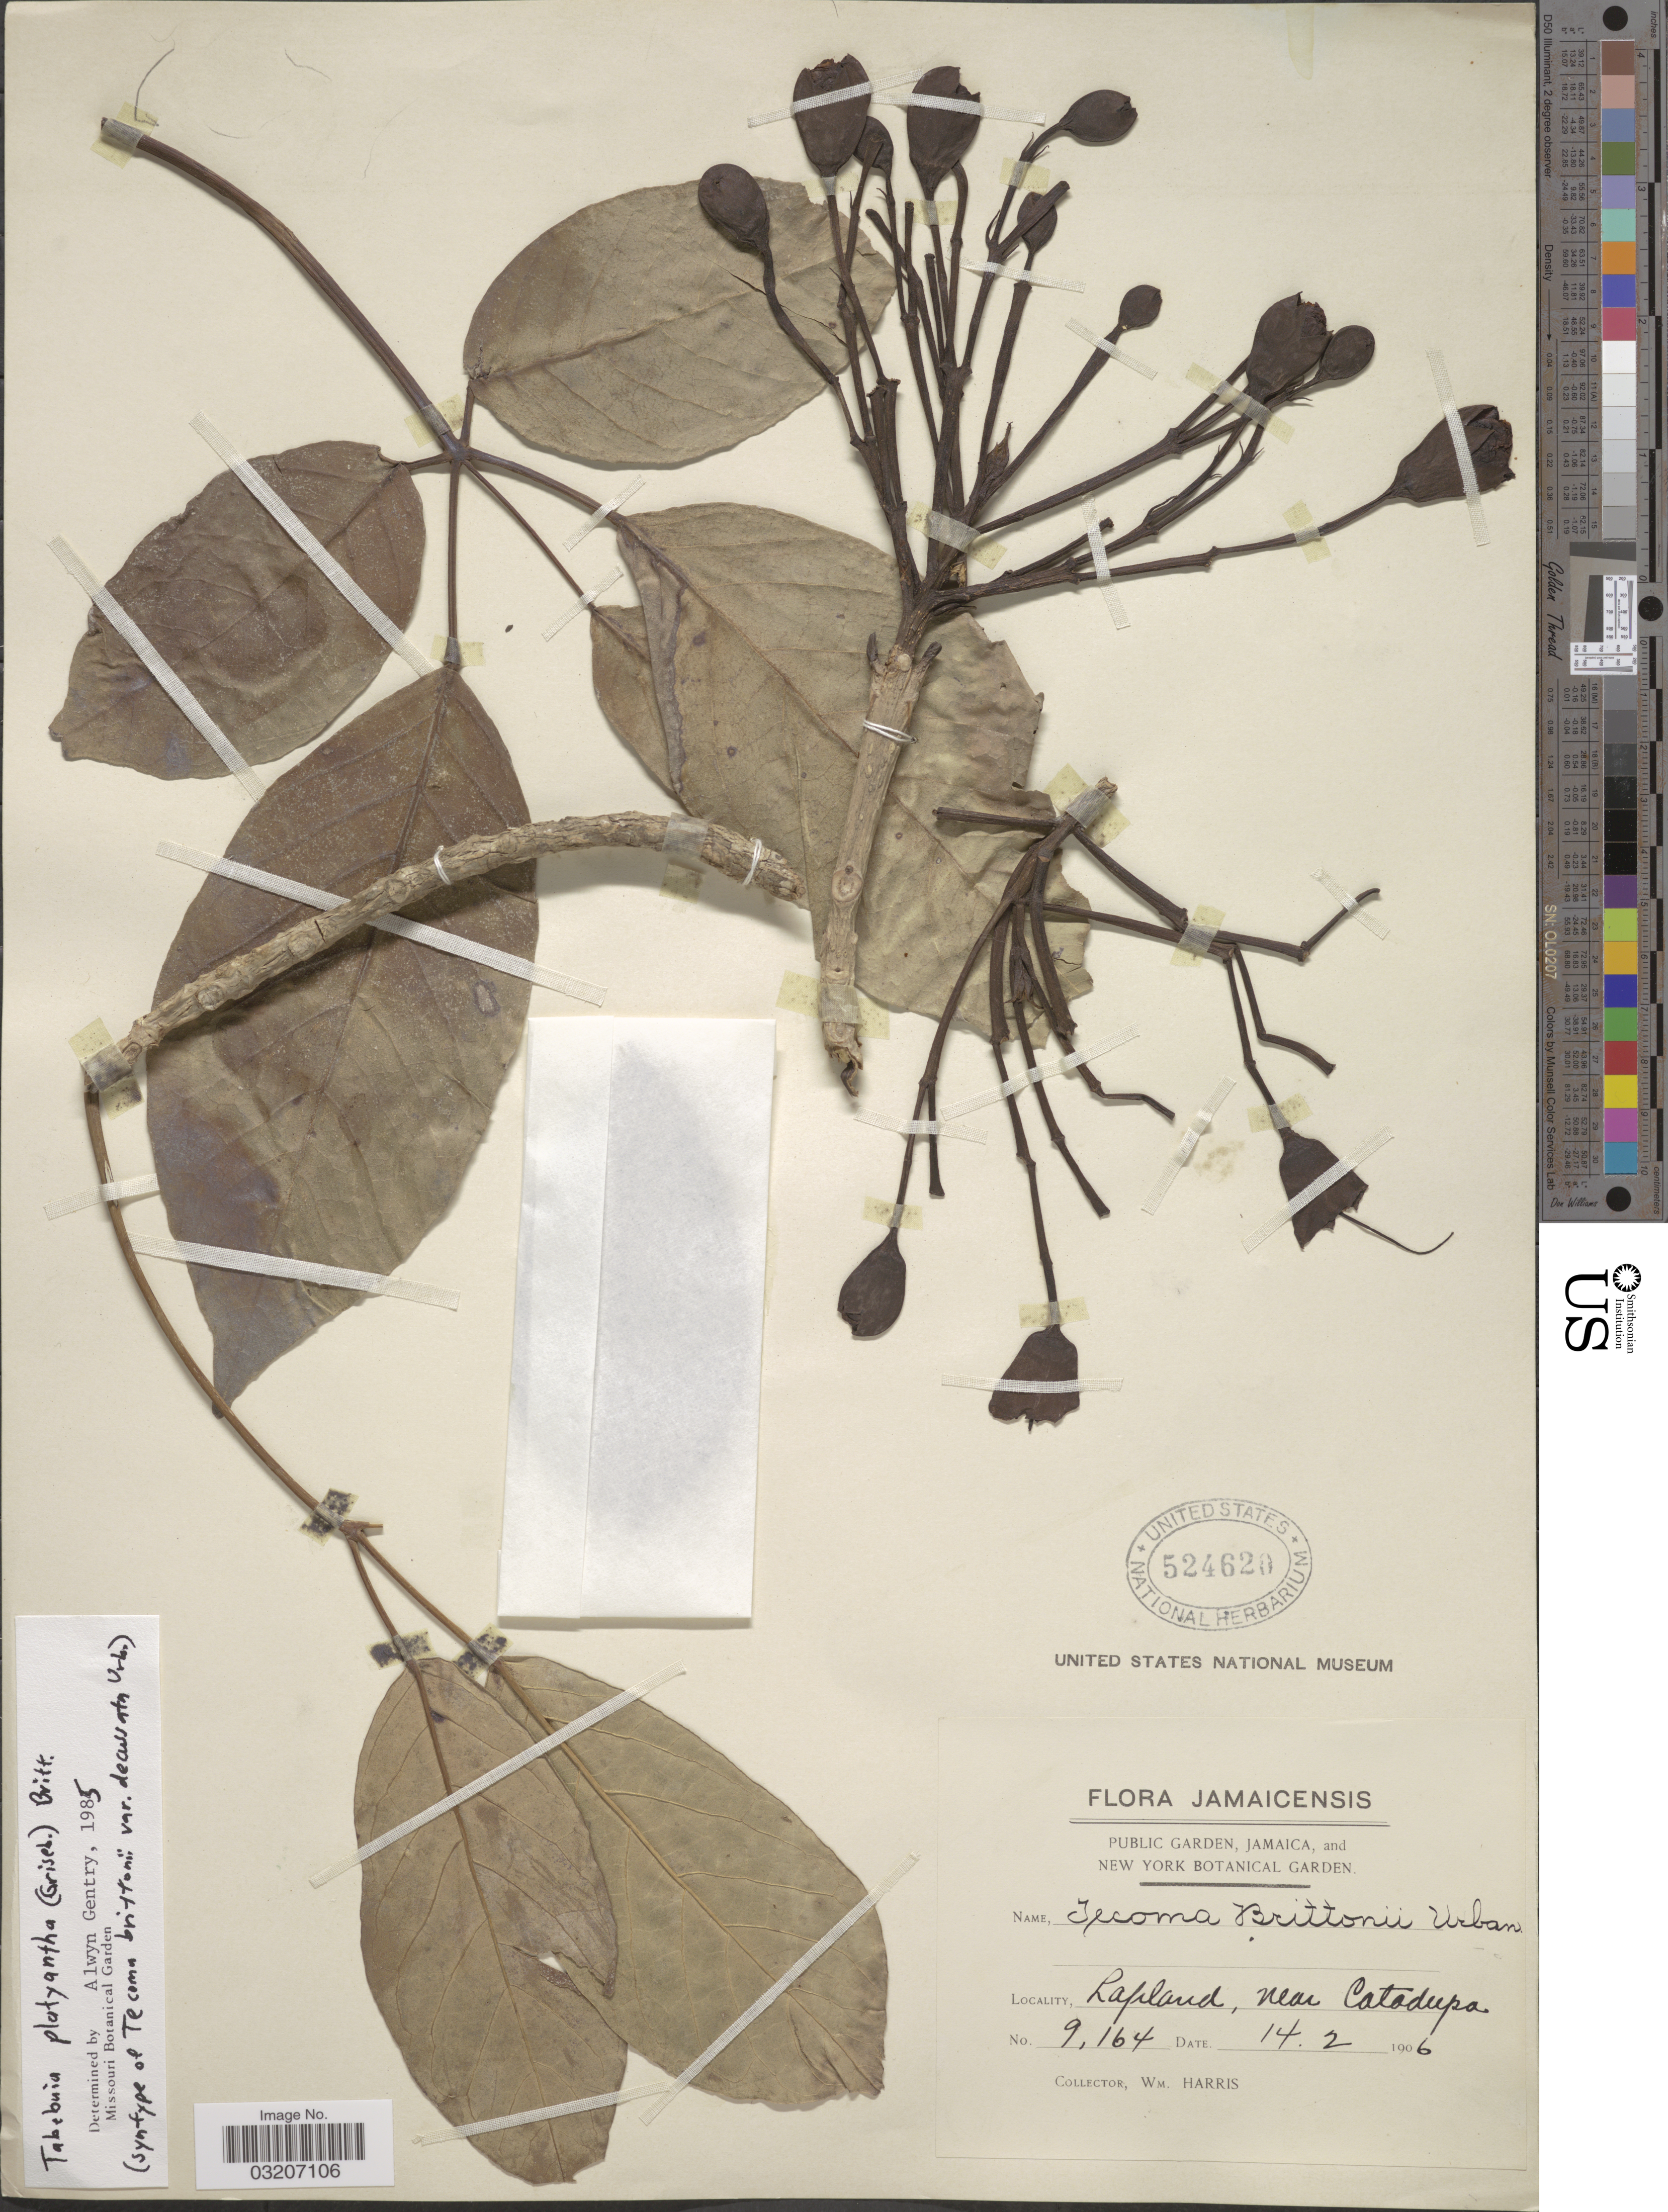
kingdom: Plantae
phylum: Tracheophyta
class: Magnoliopsida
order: Lamiales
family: Bignoniaceae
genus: Tabebuia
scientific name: Tabebuia platyantha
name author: (Griseb.) Britton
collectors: W. H. Harris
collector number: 9164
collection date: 1906-02-14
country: Jamaica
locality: Lapland, near Catadupa.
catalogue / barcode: US 524620